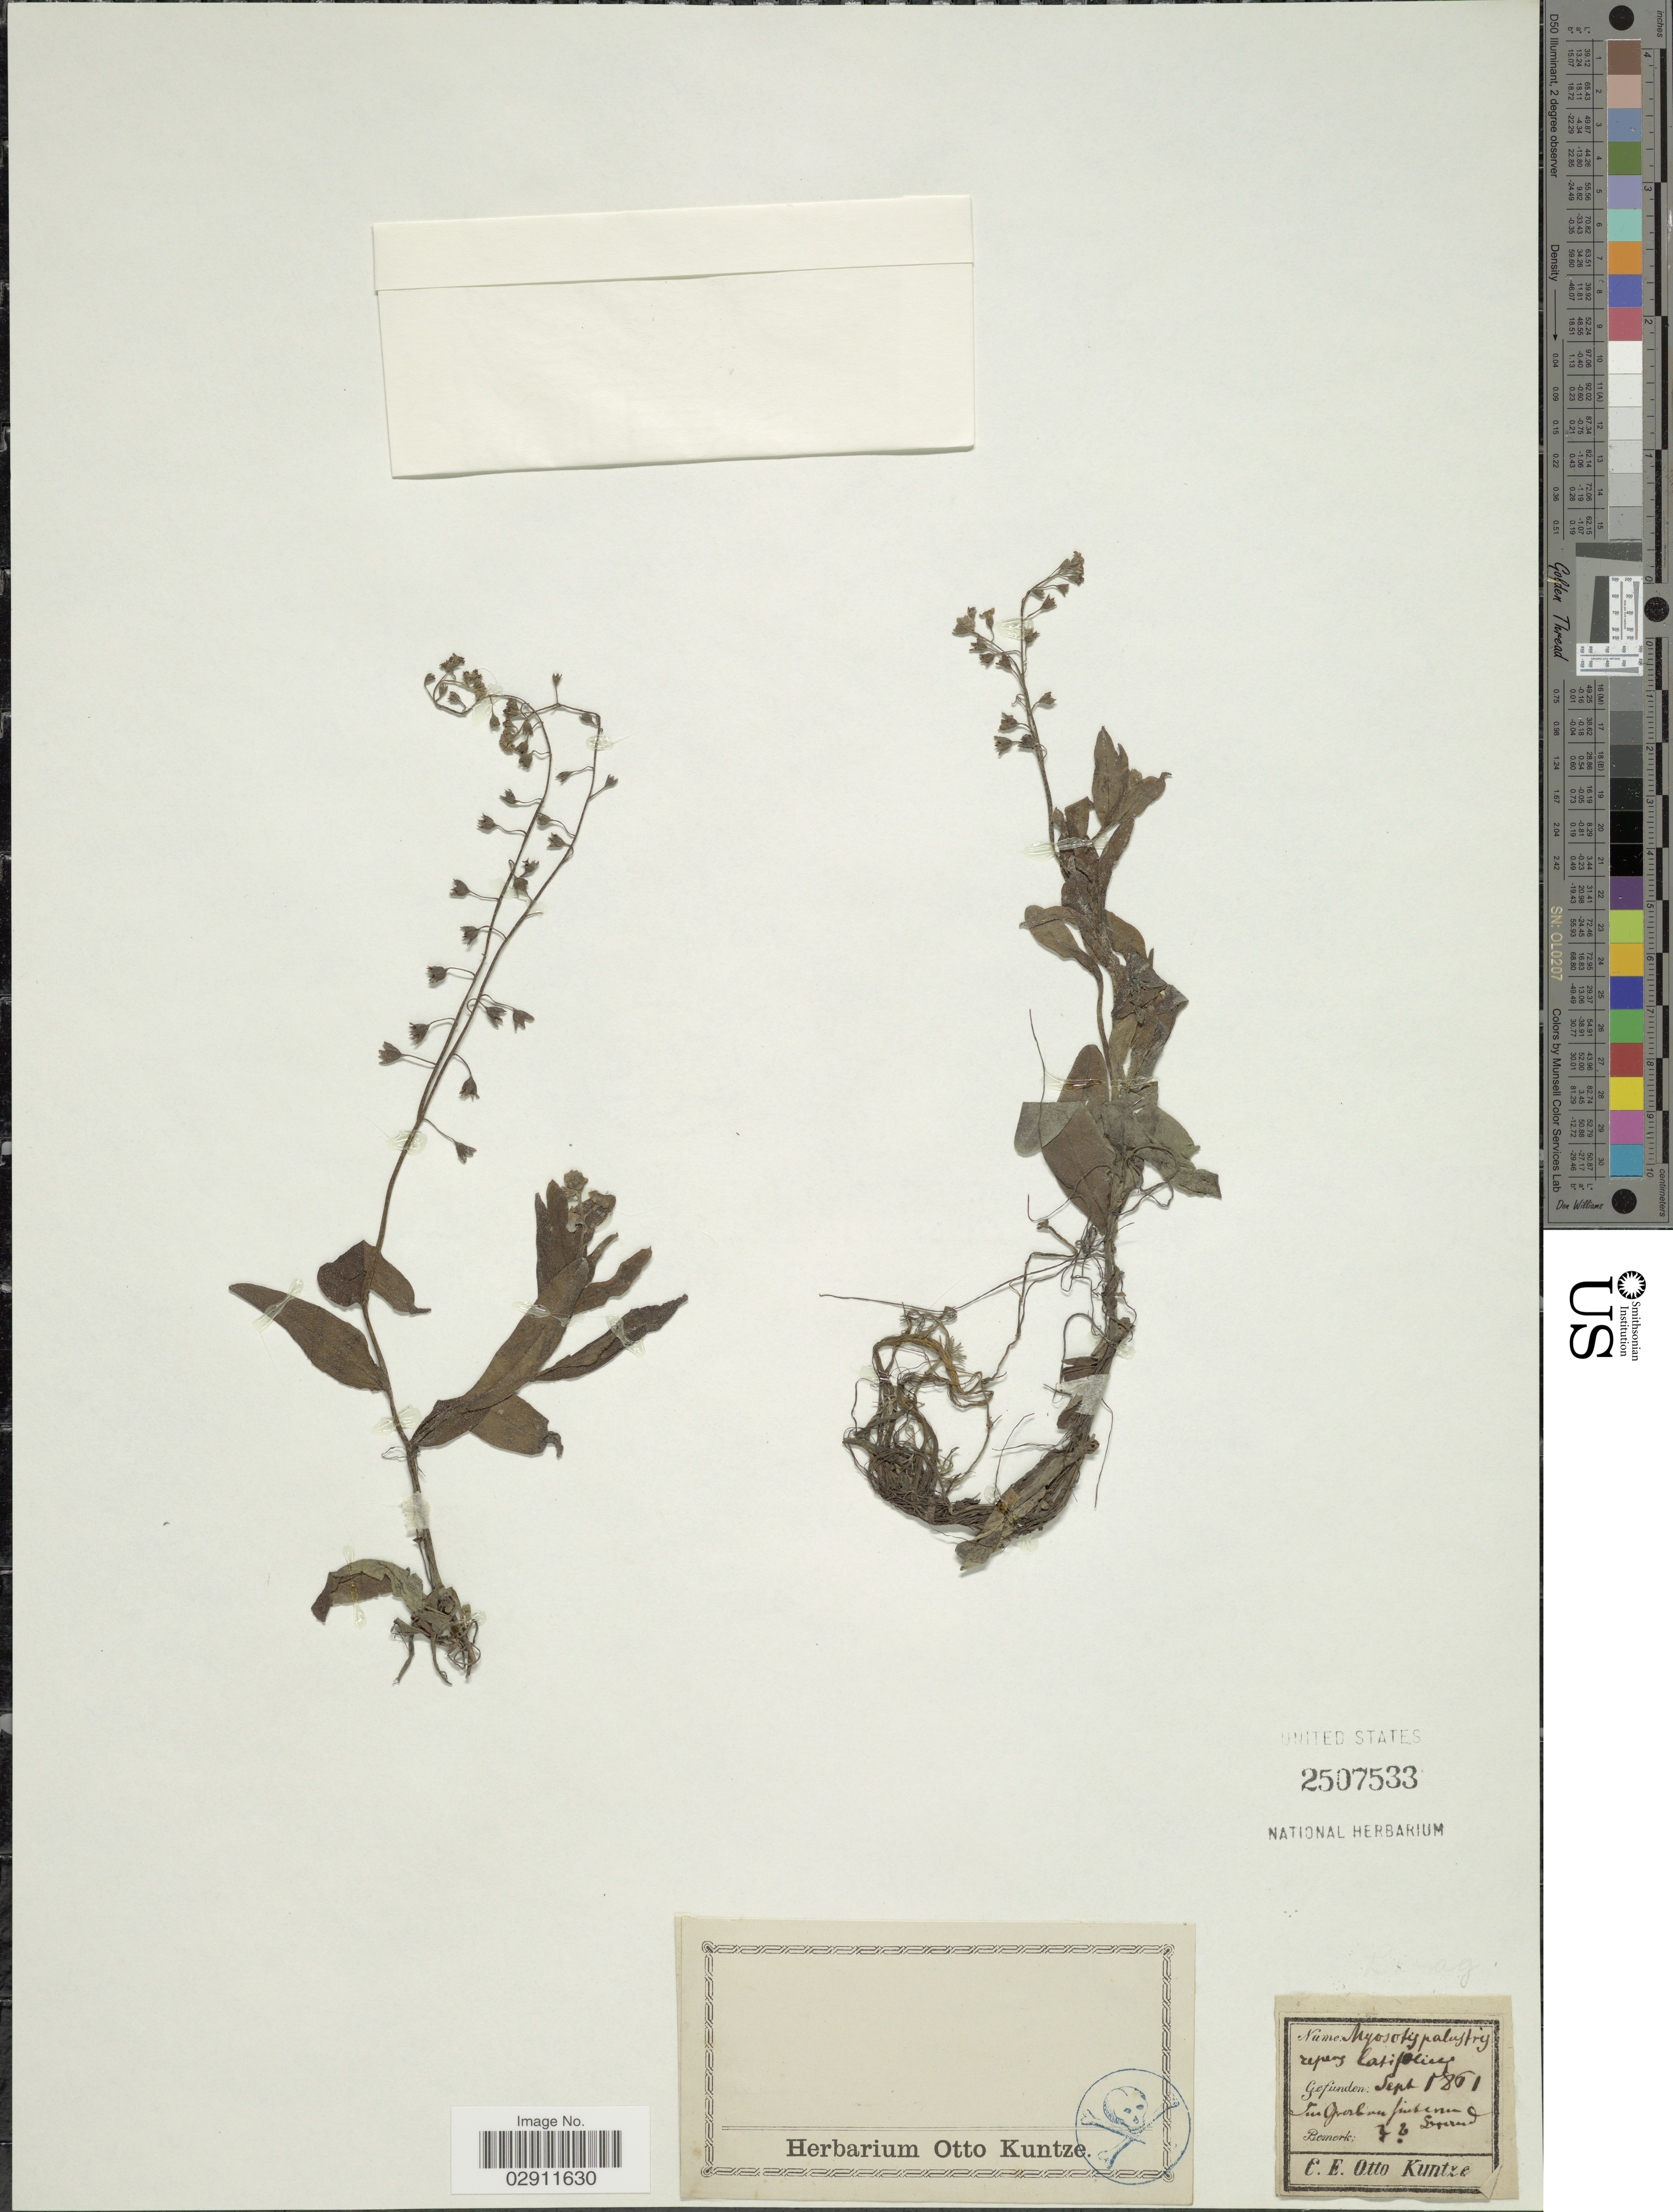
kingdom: Plantae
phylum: Tracheophyta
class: Magnoliopsida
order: Boraginales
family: Boraginaceae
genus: Myosotis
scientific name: Myosotis palustris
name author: L.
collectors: C.E.O. Kuntze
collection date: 1861-09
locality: In[interpreted] Operbun[interpreted] juipenu[interpreted] [illegible text].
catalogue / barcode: US 2507533